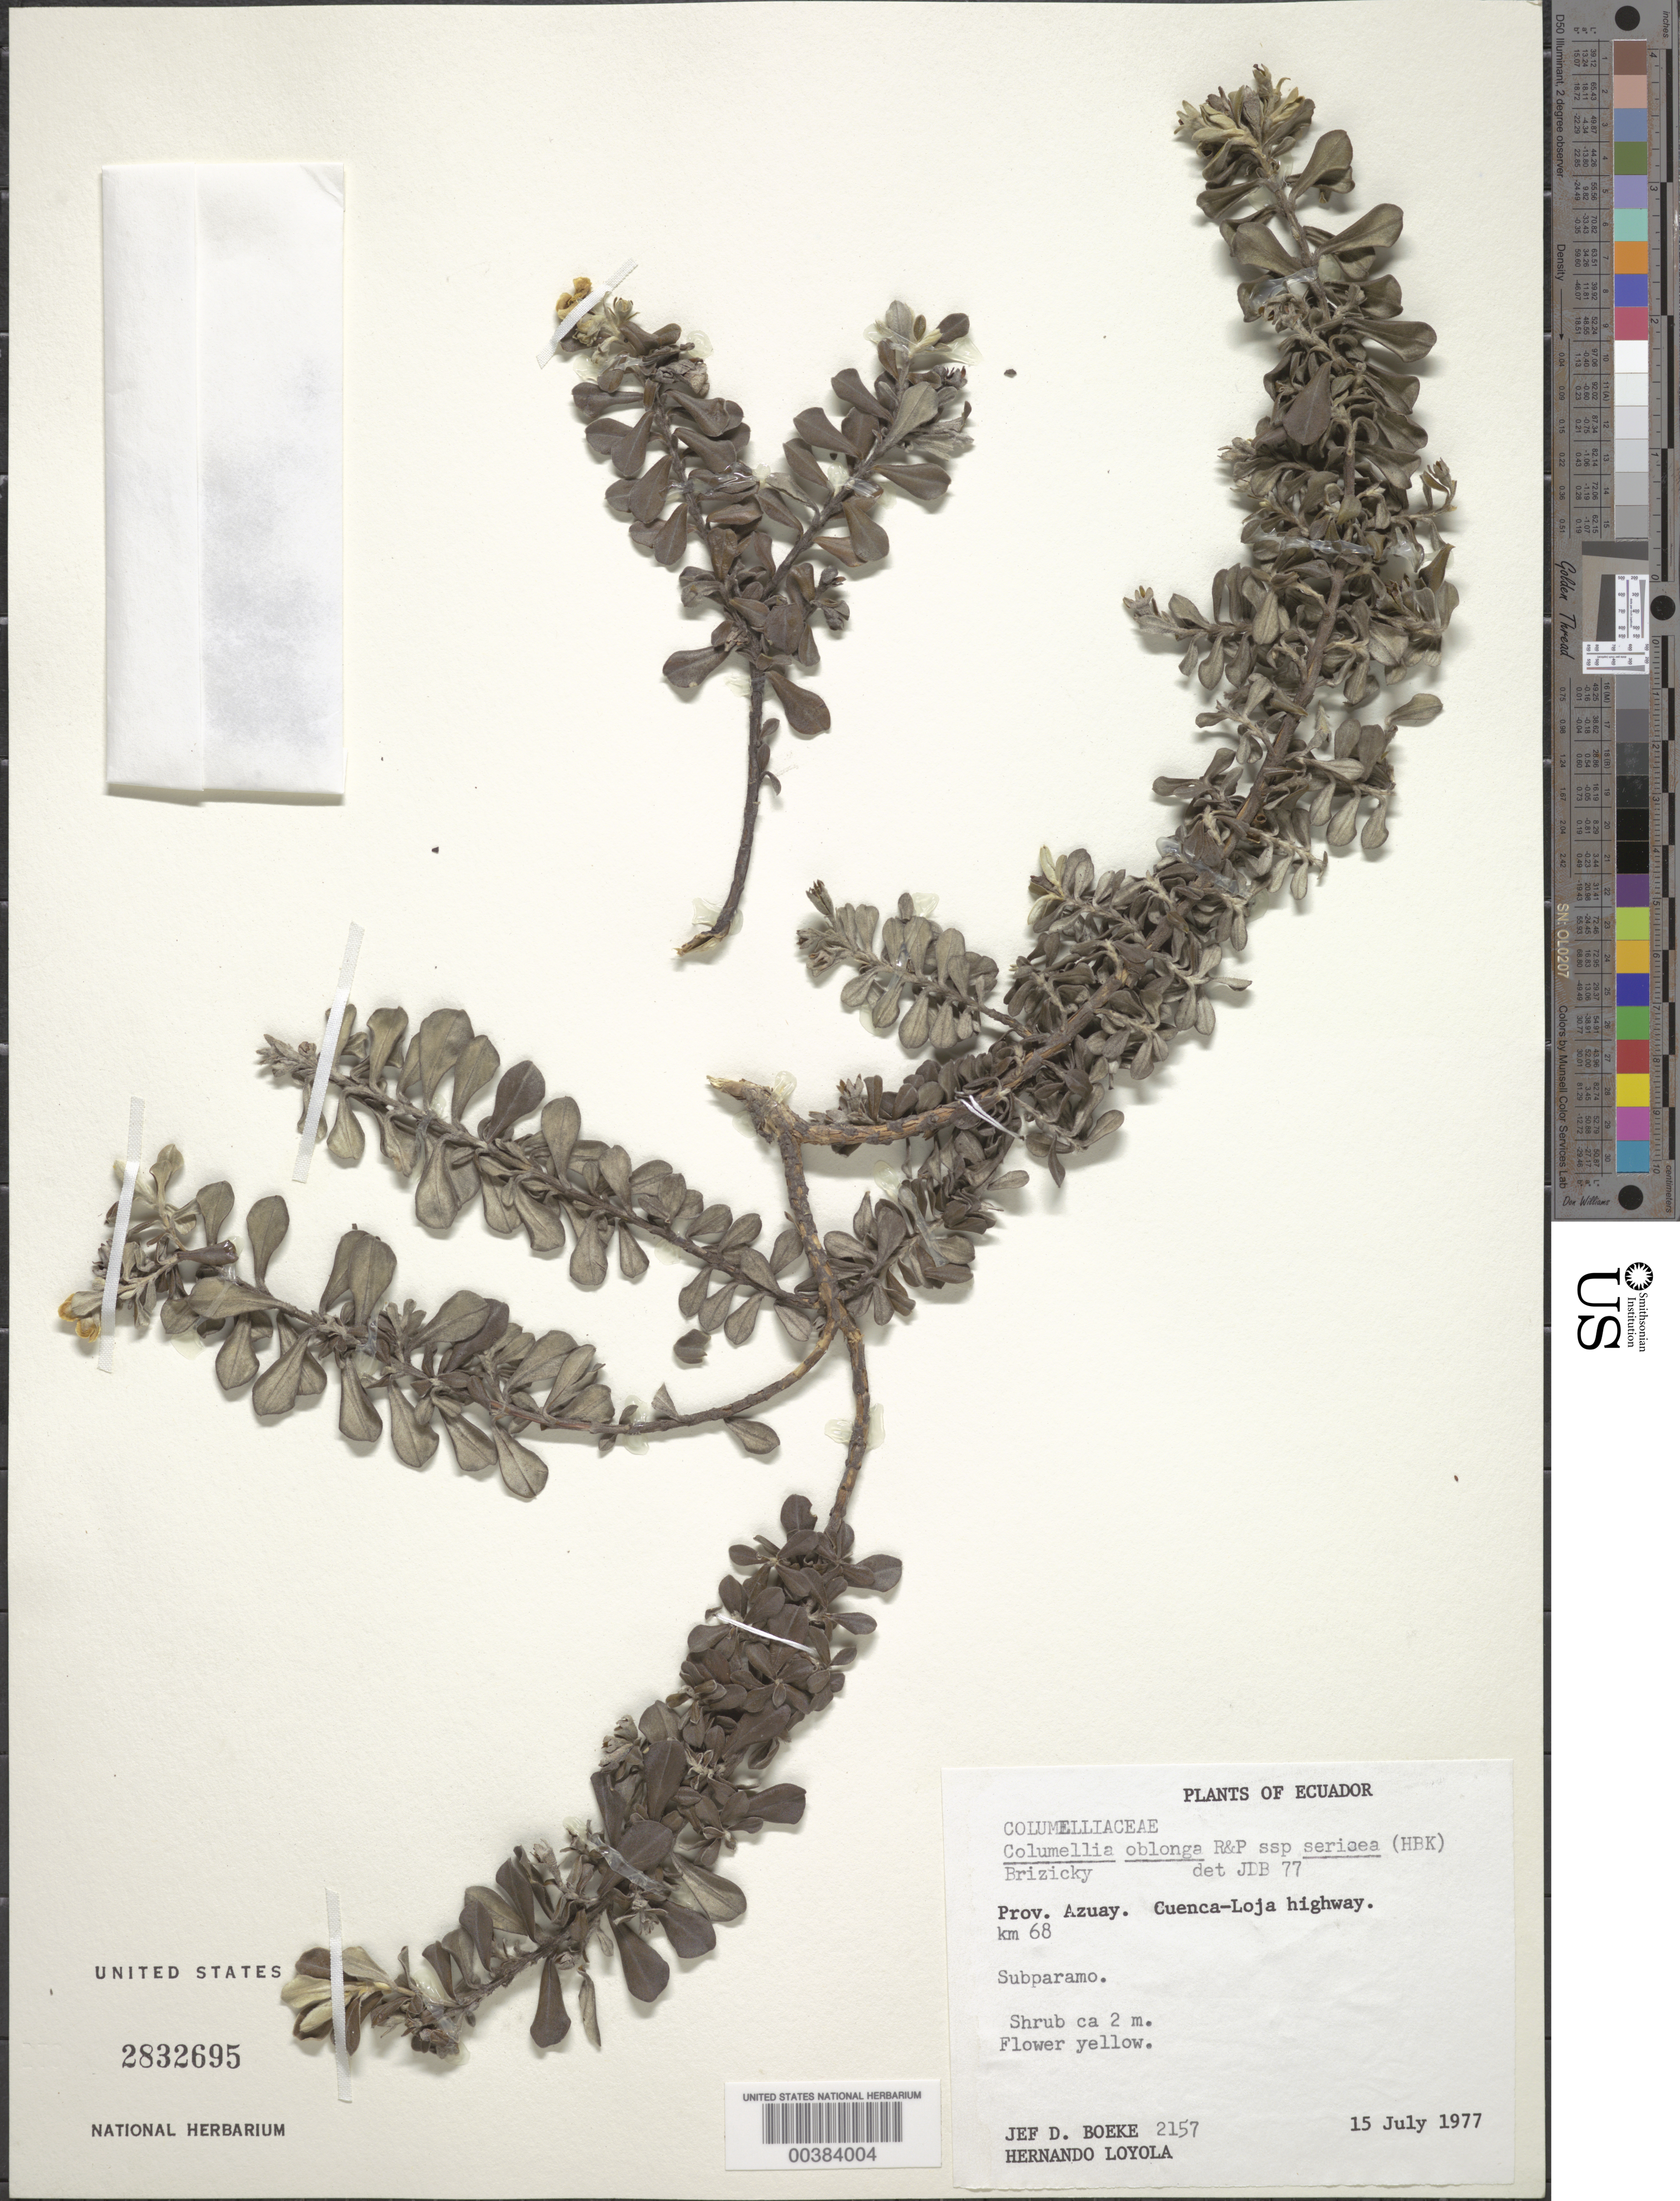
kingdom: Plantae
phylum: Tracheophyta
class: Magnoliopsida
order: Bruniales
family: Columelliaceae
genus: Columellia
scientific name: Columellia oblonga subsp. sericea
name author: (Kunth) Brizicky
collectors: J. D. Boeke & H. Loyola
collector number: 2157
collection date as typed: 15 Jul 1977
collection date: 1977-07-15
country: Ecuador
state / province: Azuay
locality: Cuenca - Loja Hwy, km. 68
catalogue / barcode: US 2832695